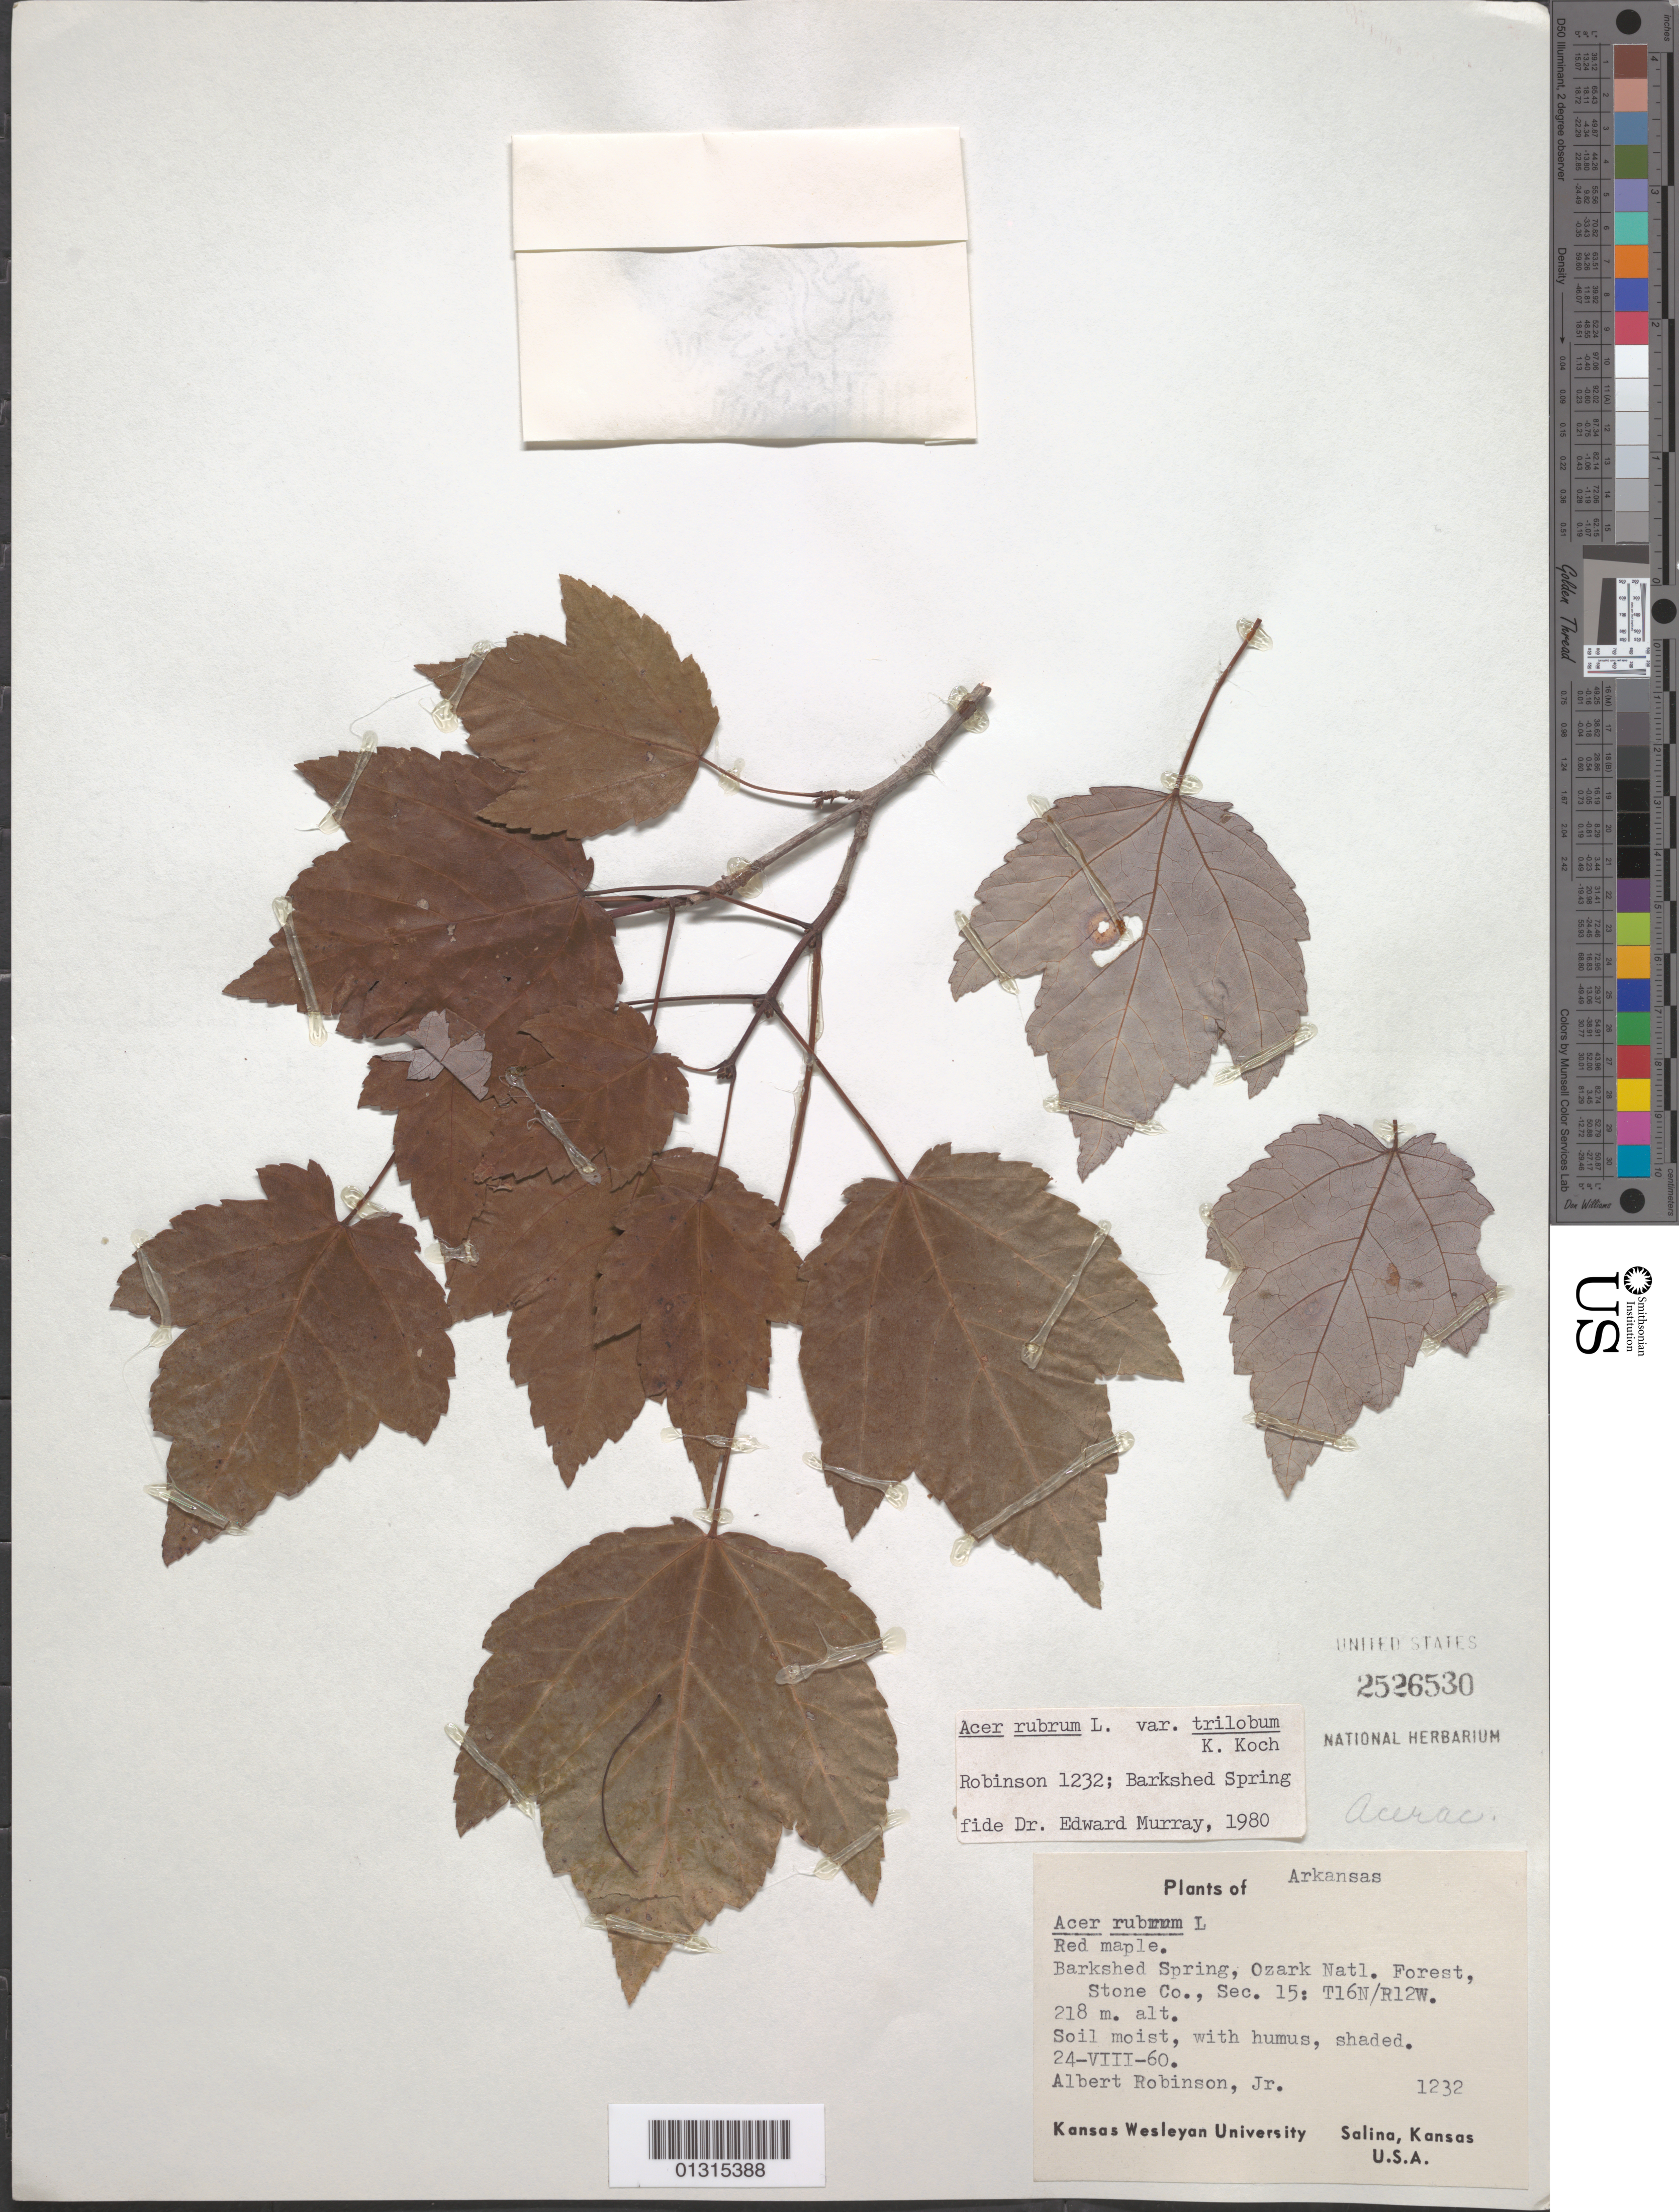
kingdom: Plantae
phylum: Tracheophyta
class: Magnoliopsida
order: Sapindales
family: Sapindaceae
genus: Acer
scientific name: Acer rubrum var. trilobum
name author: K. Koch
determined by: Murray, Edward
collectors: A. Robinson Jr.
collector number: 1232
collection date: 1960-08-24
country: United States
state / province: Arkansas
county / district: Stone County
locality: Stone County, Barkshed Spring, Ozark Natl. Forest, Sec. 15: T16N/R12W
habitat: Soil moist, with humus, shaded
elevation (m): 218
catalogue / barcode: US 2526530